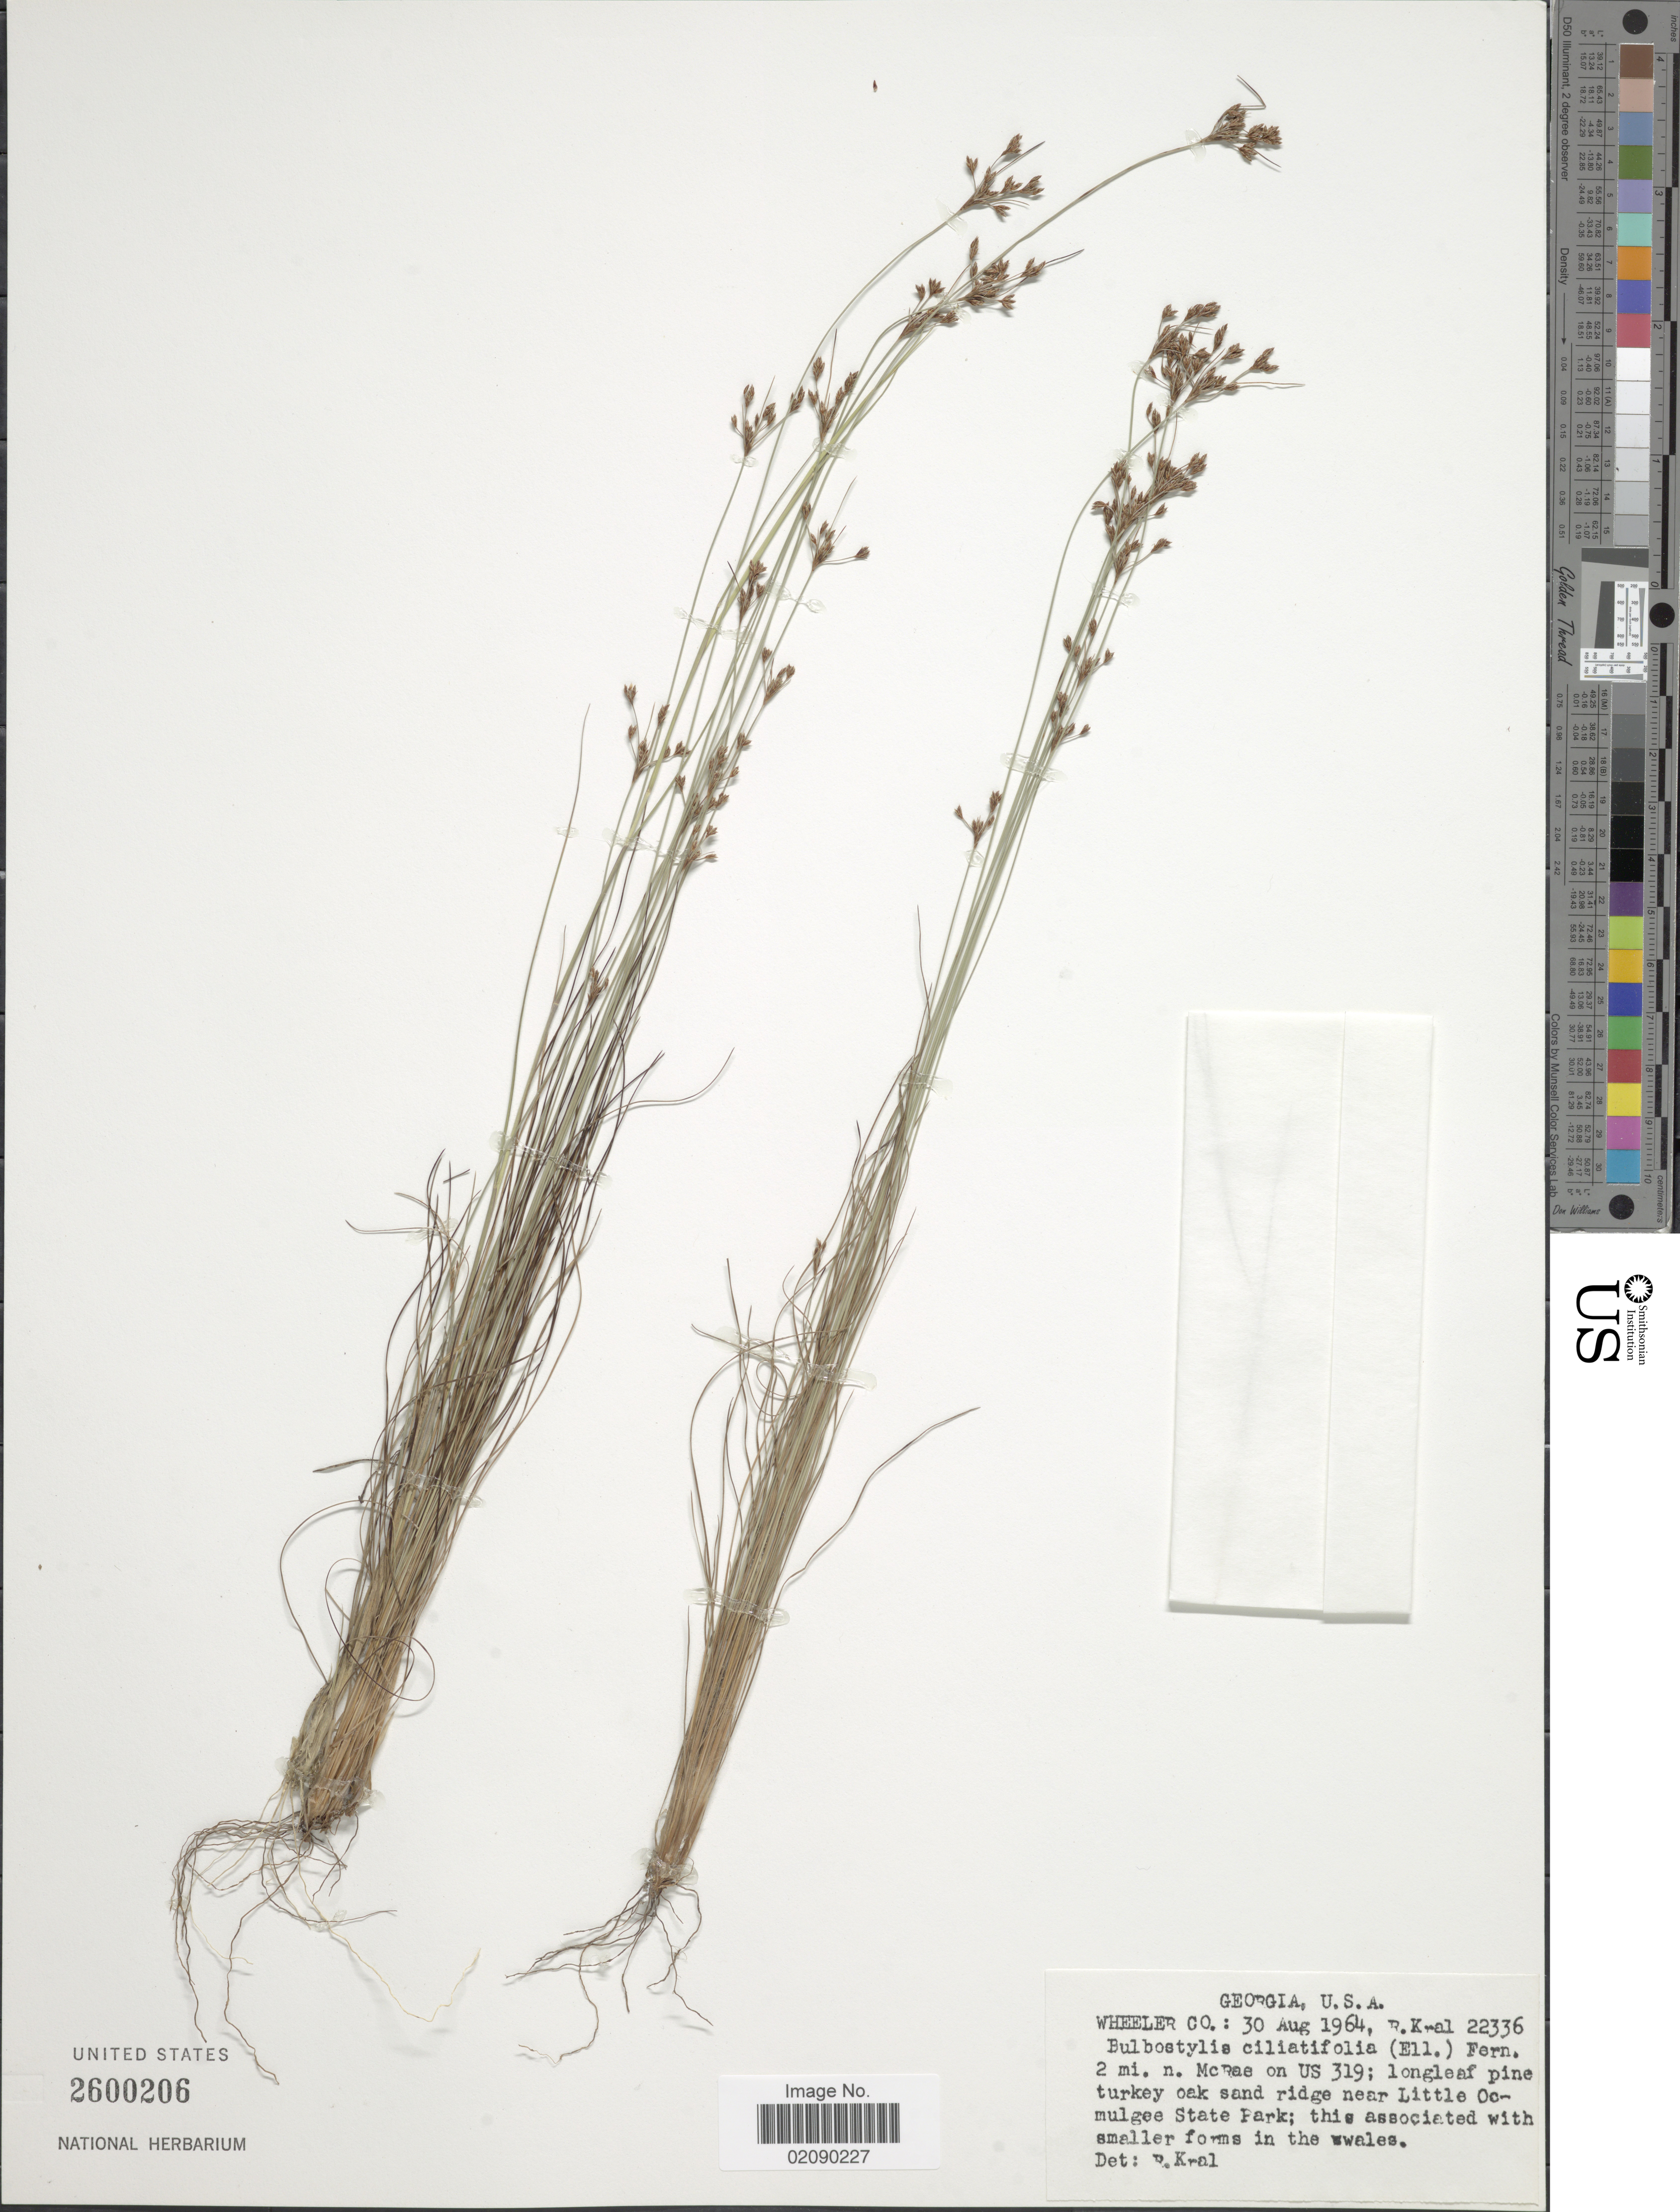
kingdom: Plantae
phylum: Tracheophyta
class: Liliopsida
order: Poales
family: Cyperaceae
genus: Bulbostylis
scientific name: Bulbostylis ciliatifolia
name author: (Elliott) Fernald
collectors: R. Kral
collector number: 22336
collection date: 1964-08-30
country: United States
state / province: Georgia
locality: Wheeler Co. 2 mi. n. McRae on US 319; near Little Ocmulgee State Park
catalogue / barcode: US 2600206